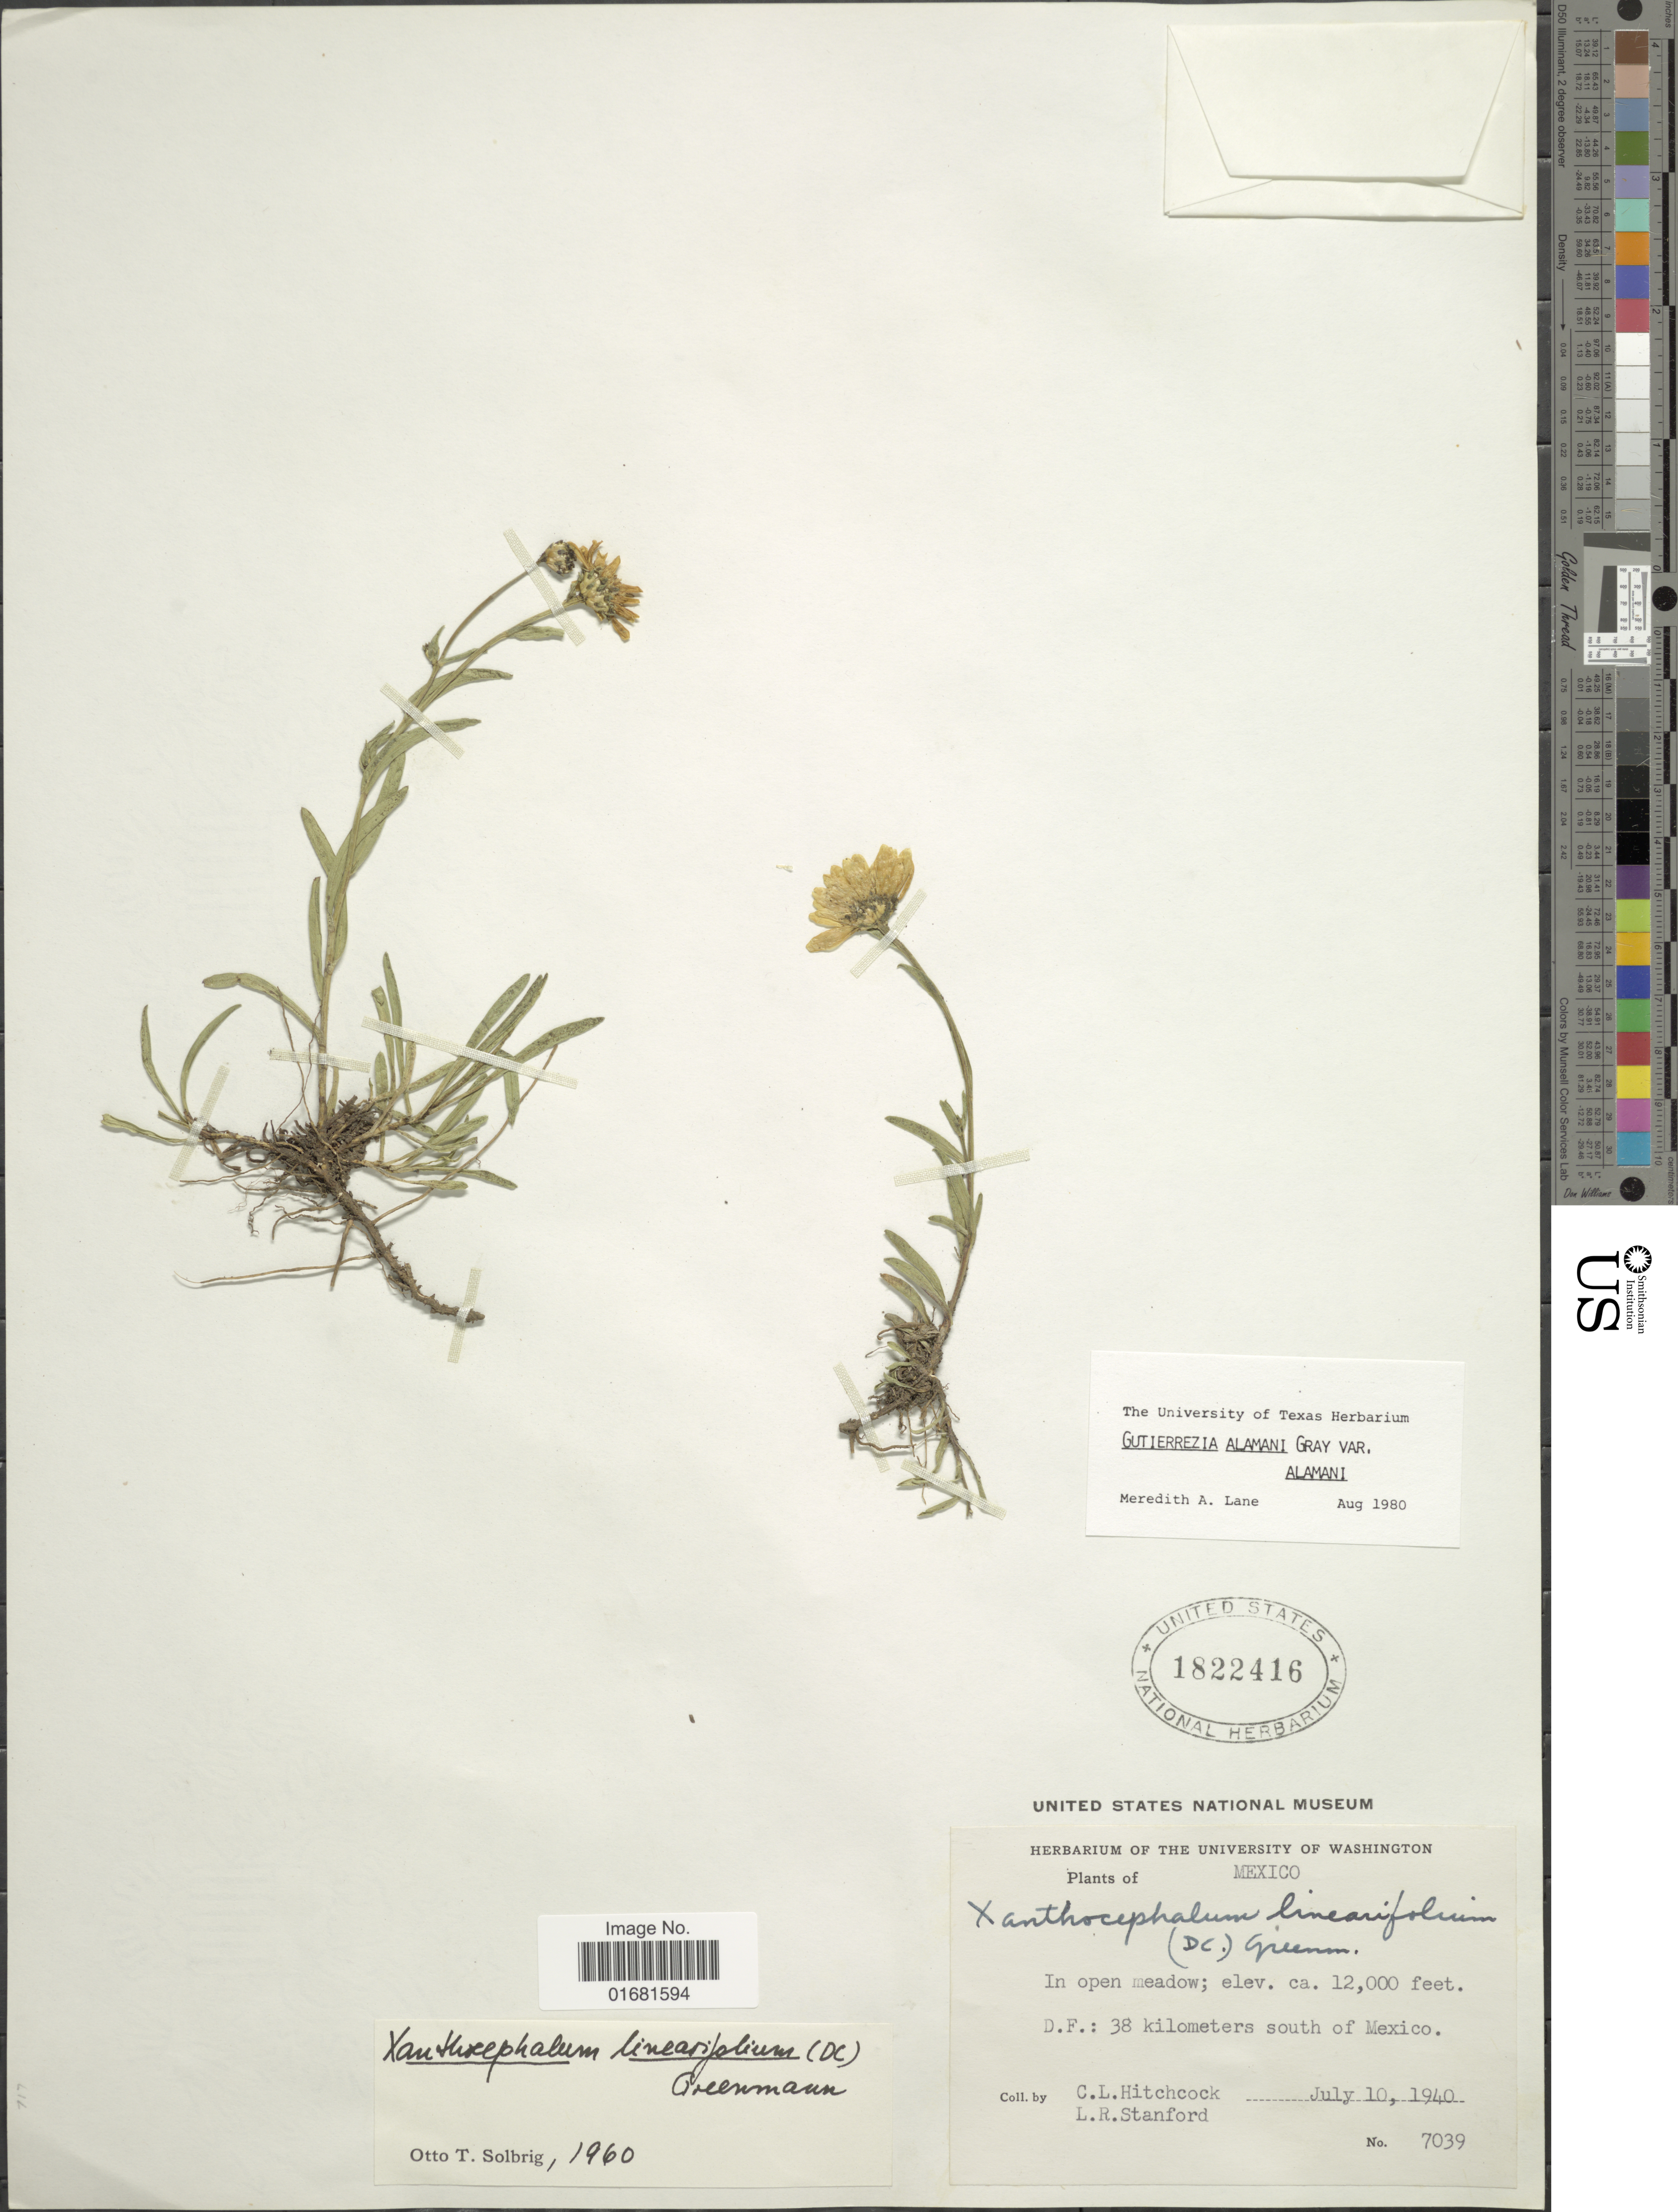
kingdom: Plantae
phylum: Tracheophyta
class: Magnoliopsida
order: Asterales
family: Asteraceae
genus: Gutierrezia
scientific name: Gutierrezia alamanii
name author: A. Gray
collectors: C. L. Hitchcock & L. R. Stanford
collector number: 7039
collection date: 1940-07-10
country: Mexico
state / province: Distrito Federal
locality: D. F.: 38 kilometers south of Mexico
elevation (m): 3658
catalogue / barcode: US 1822416